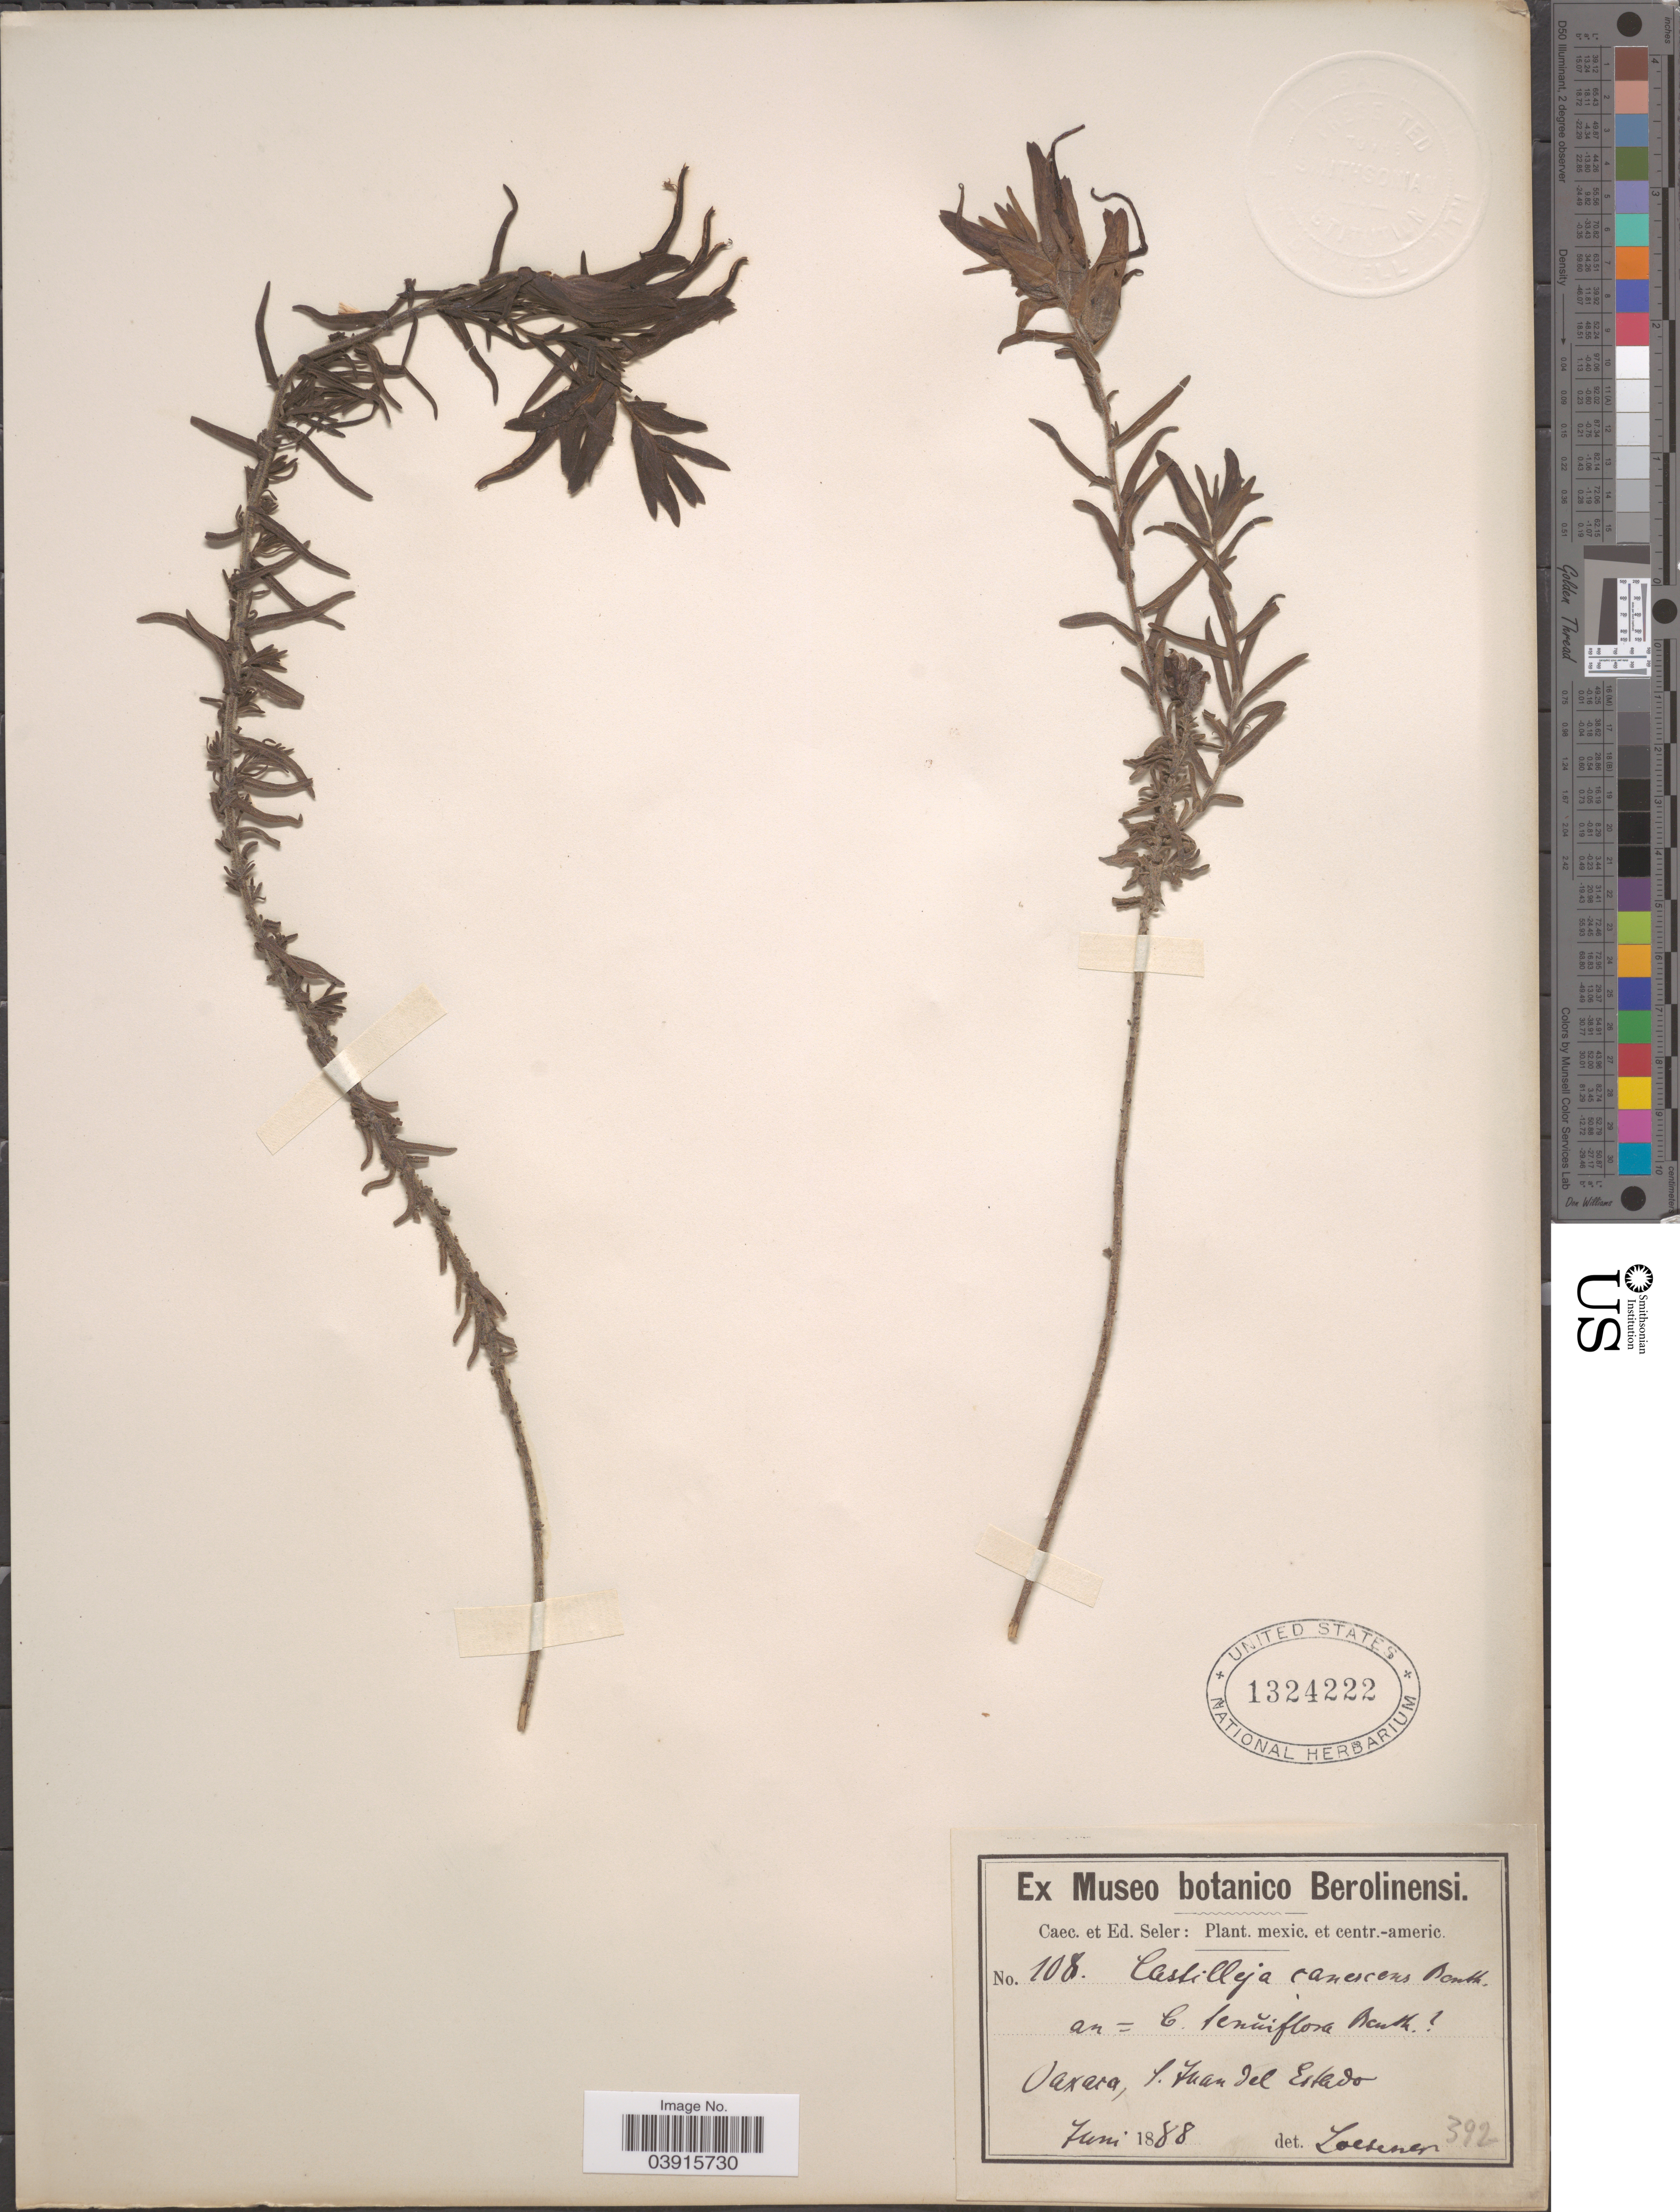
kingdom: Plantae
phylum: Tracheophyta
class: Magnoliopsida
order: Lamiales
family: Orobanchaceae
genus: Castilleja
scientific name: Castilleja tenuiflora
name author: Benth.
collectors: ex Caec. et Ed Seler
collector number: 108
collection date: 1888-06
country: Mexico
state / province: Oaxaca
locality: S. Juan del Estado.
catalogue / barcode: US 1324222